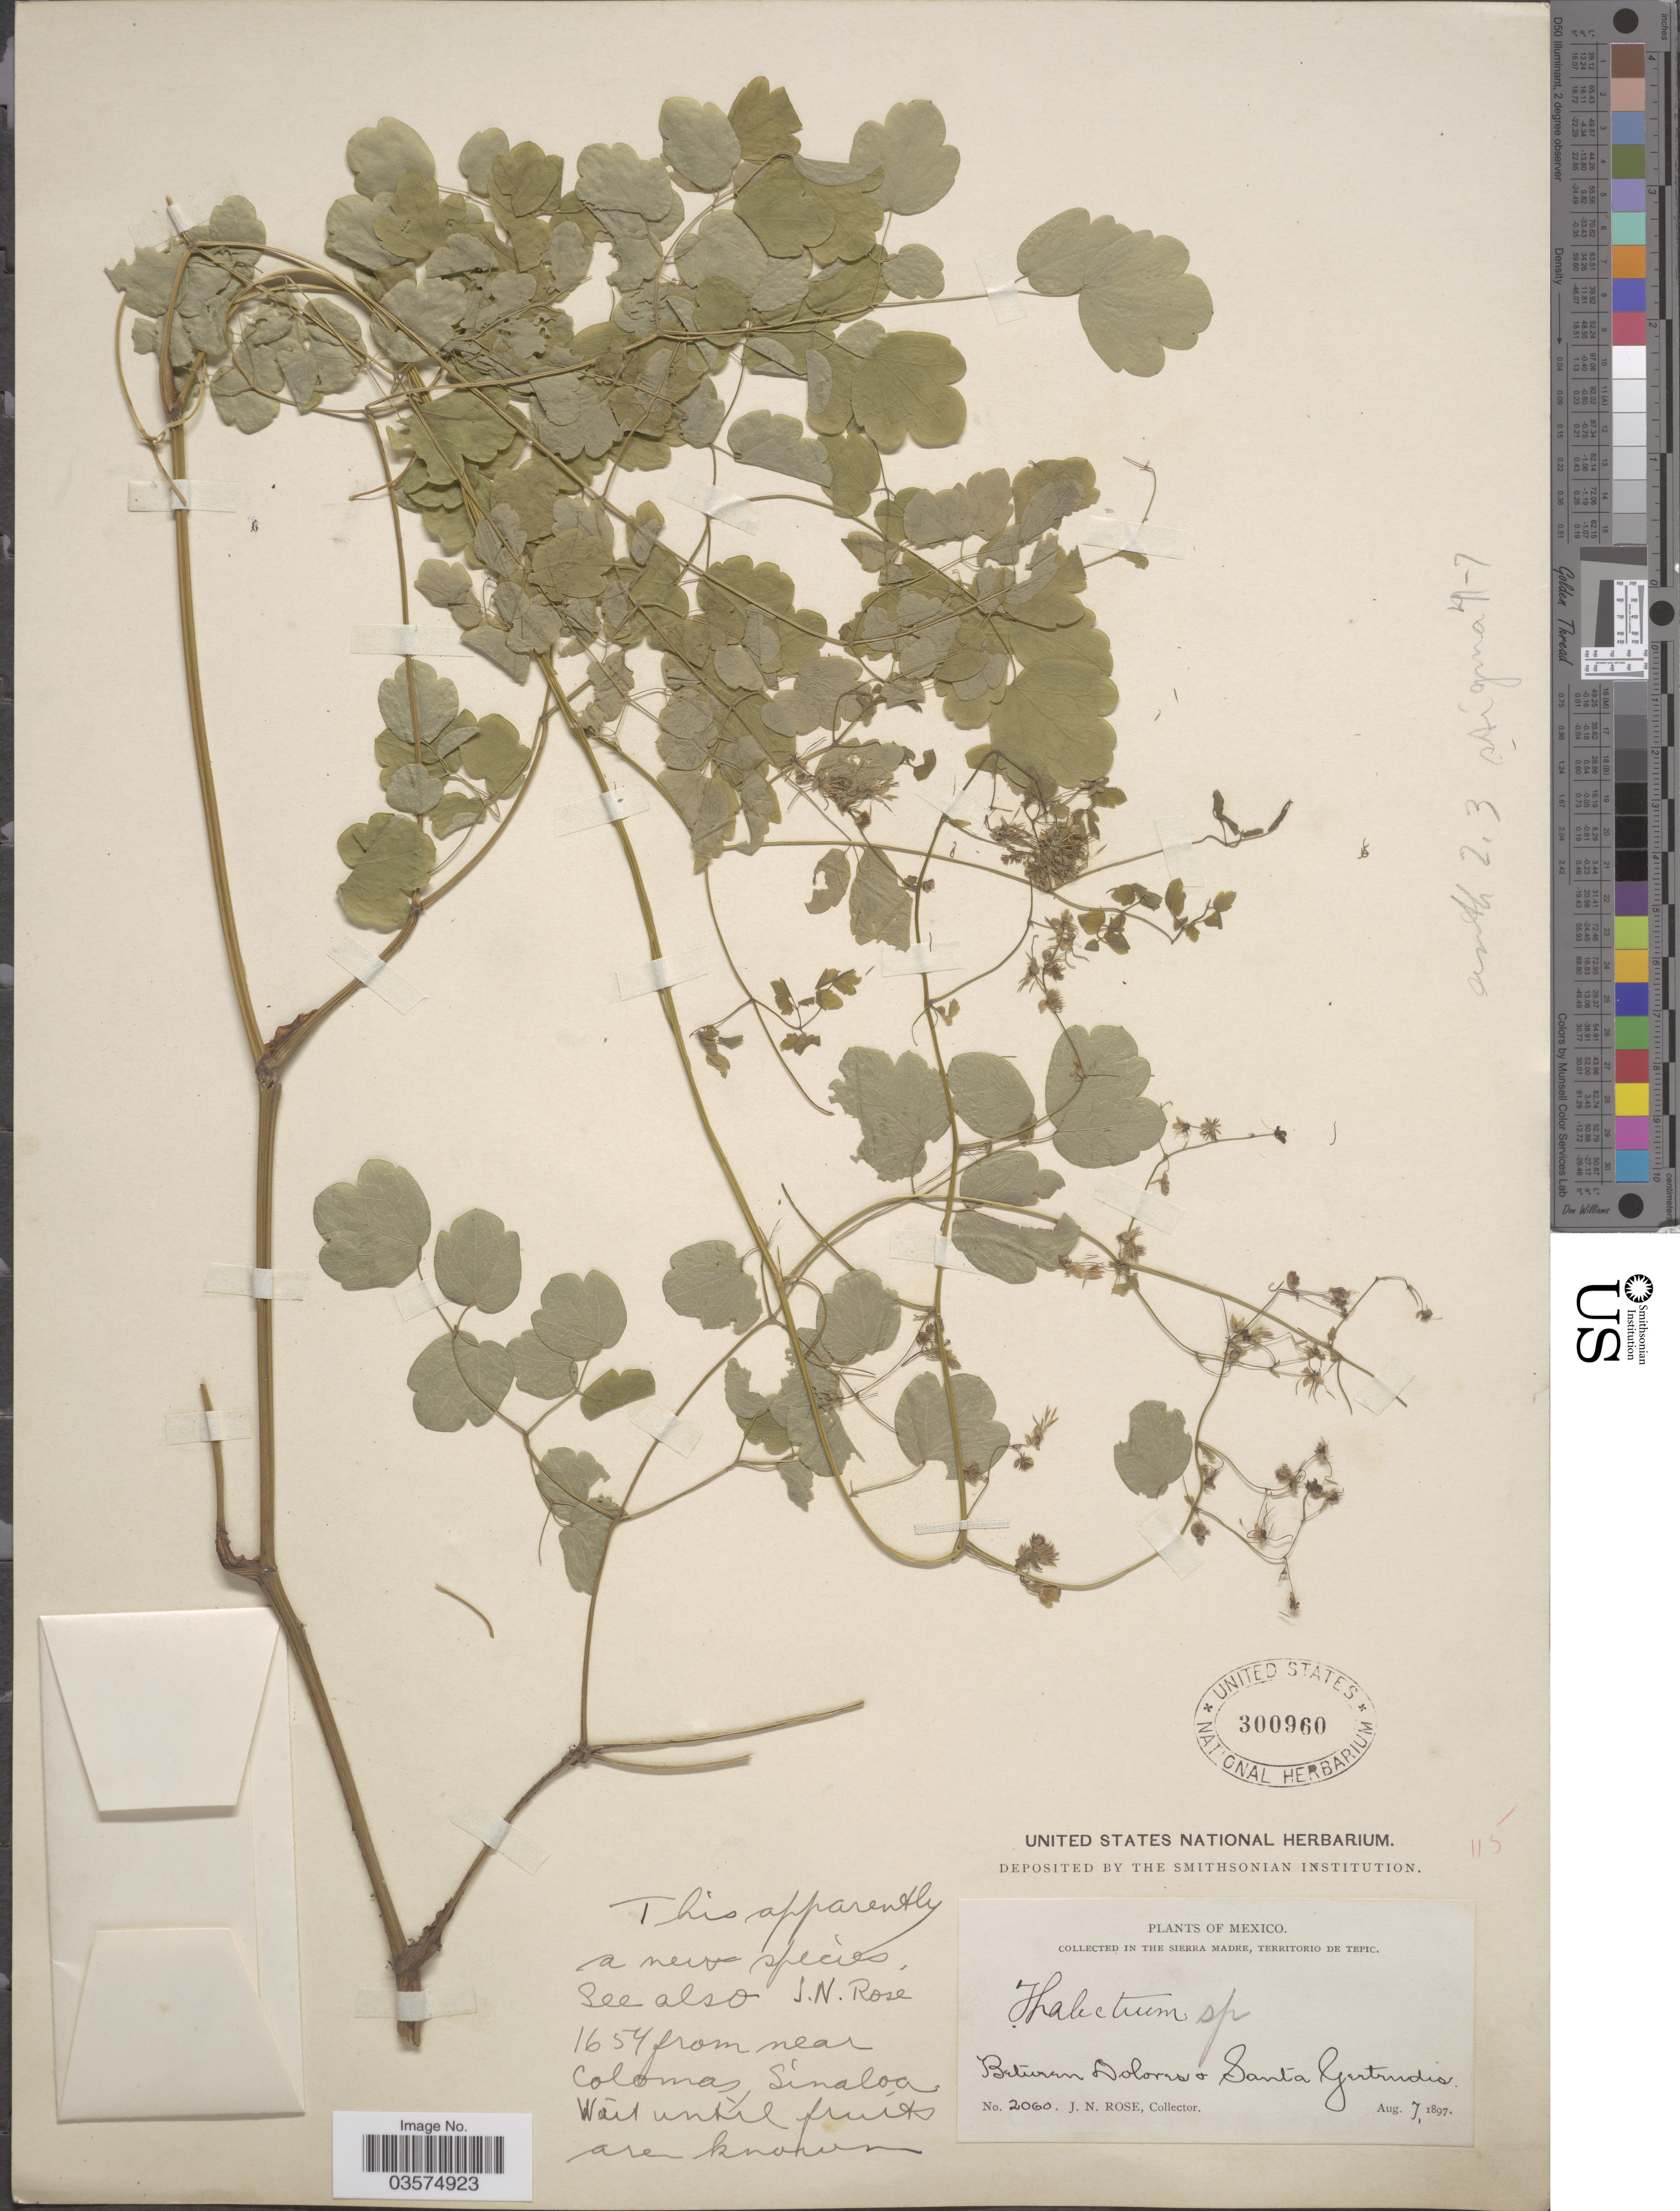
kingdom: Plantae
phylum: Tracheophyta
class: Magnoliopsida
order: Ranunculales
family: Ranunculaceae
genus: Thalictrum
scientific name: Thalictrum sp.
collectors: J. N. Rose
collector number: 2060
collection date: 1897-08-07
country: Mexico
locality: The Sierra Madre, Territorio de Tepic. Between Dolores & Santa Gertrudis.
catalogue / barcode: US 300960